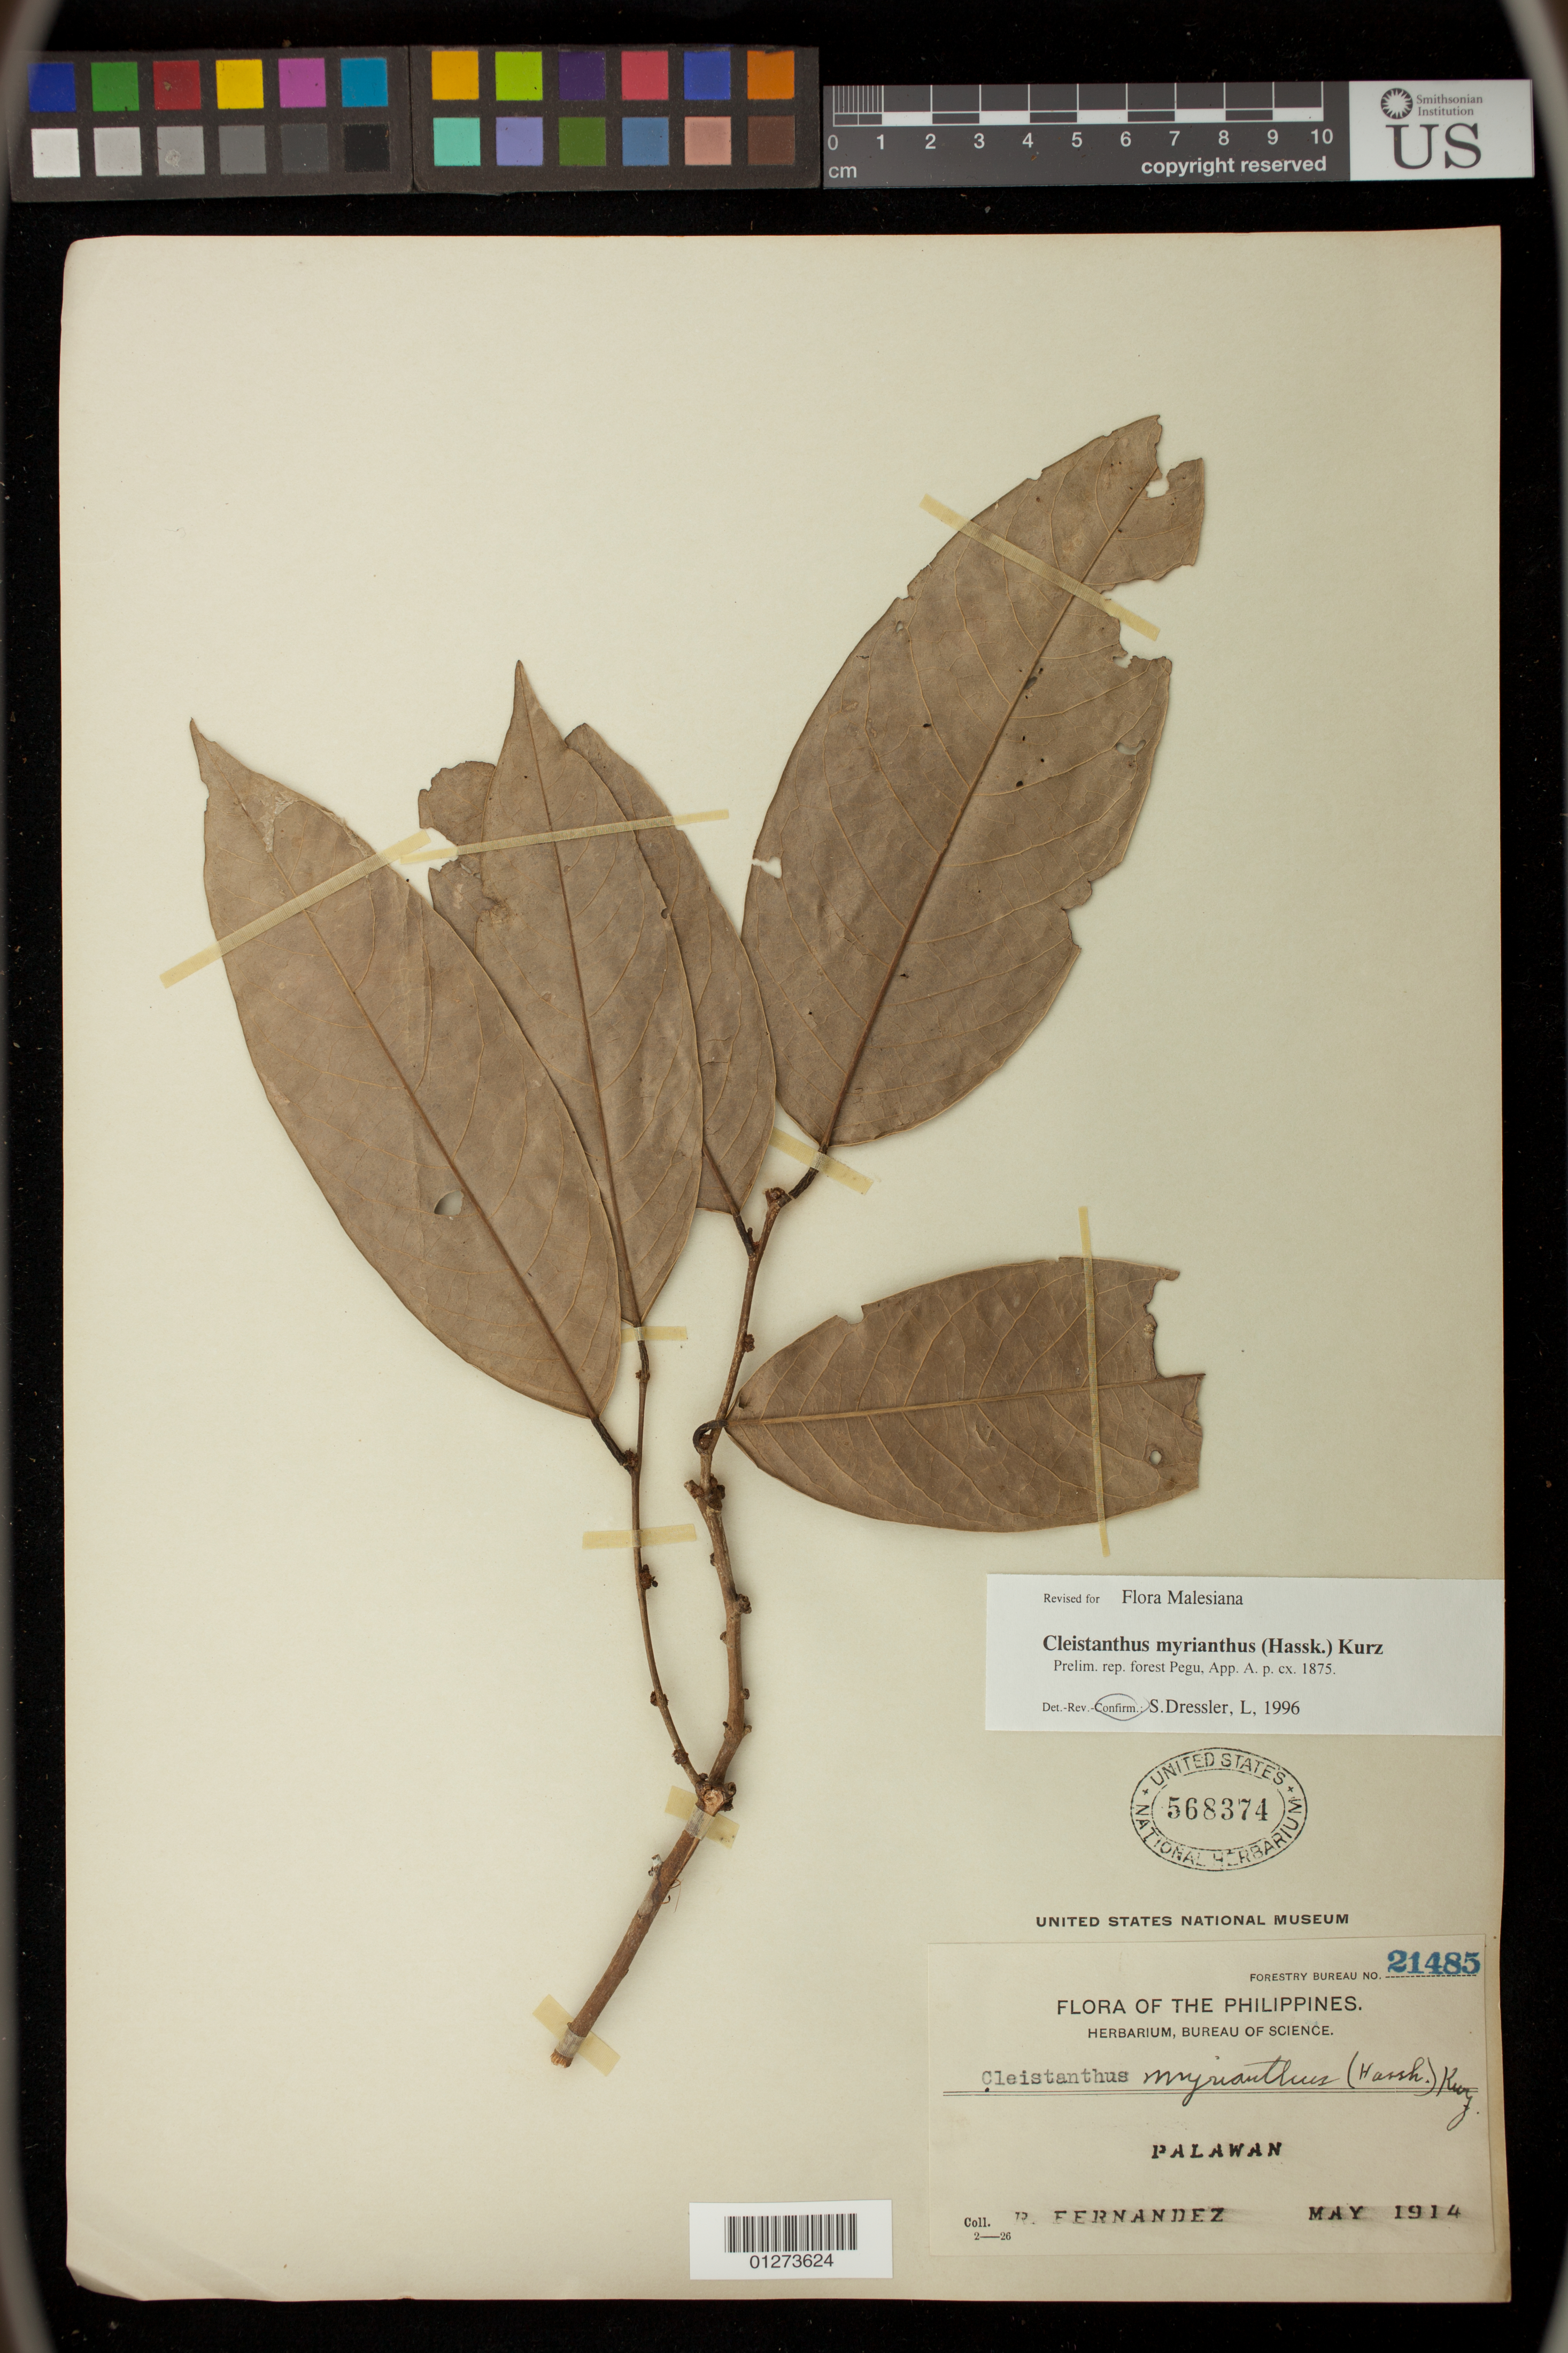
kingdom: Plantae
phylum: Tracheophyta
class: Magnoliopsida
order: Malpighiales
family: Phyllanthaceae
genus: Cleistanthus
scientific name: Cleistanthus myrianthus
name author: (Hassk.) Kurz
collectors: R. Fernandez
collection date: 1914-05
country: Philippines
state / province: Mimaropa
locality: Palawan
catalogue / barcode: US 568374